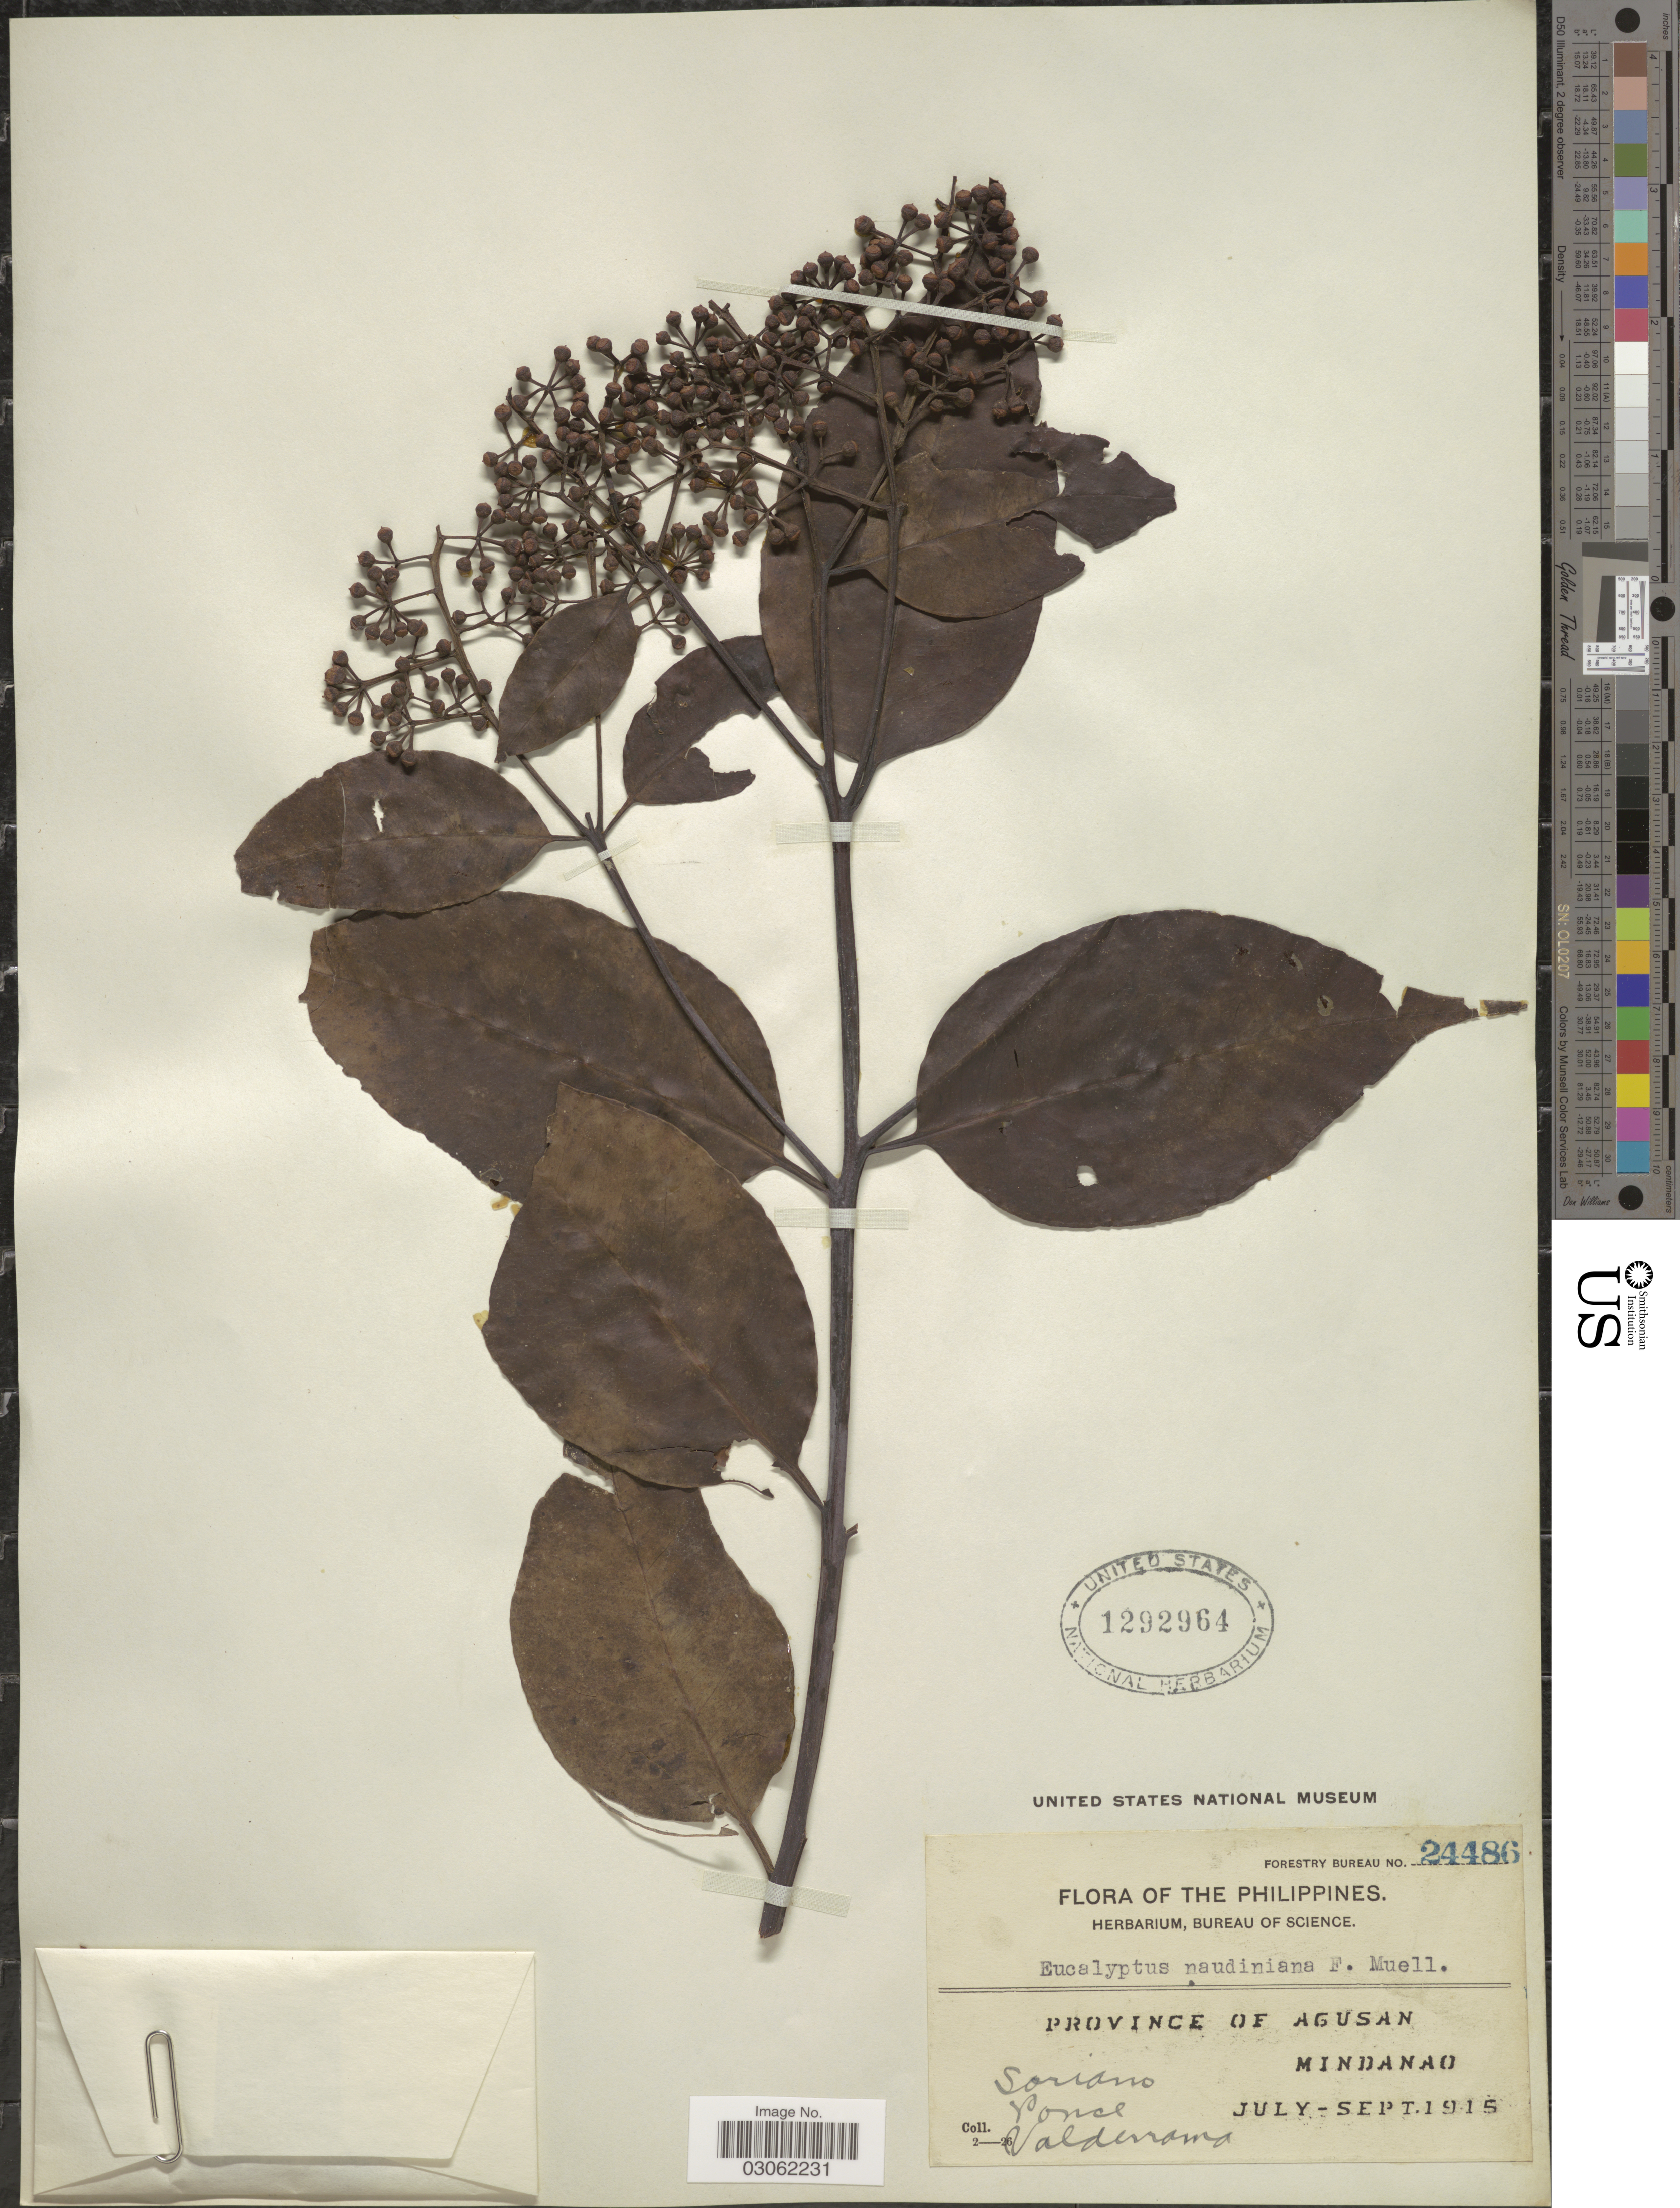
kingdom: Plantae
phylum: Tracheophyta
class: Magnoliopsida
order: Myrtales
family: Myrtaceae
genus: Eucalyptus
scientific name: Eucalyptus deglupta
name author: Blume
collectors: -. Soriano, Ponce & Valderama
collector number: Forestry Bureau 24486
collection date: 1915-07/1915-09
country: Philippines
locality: Province of Agusan. Mindanao.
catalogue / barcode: US 1292964